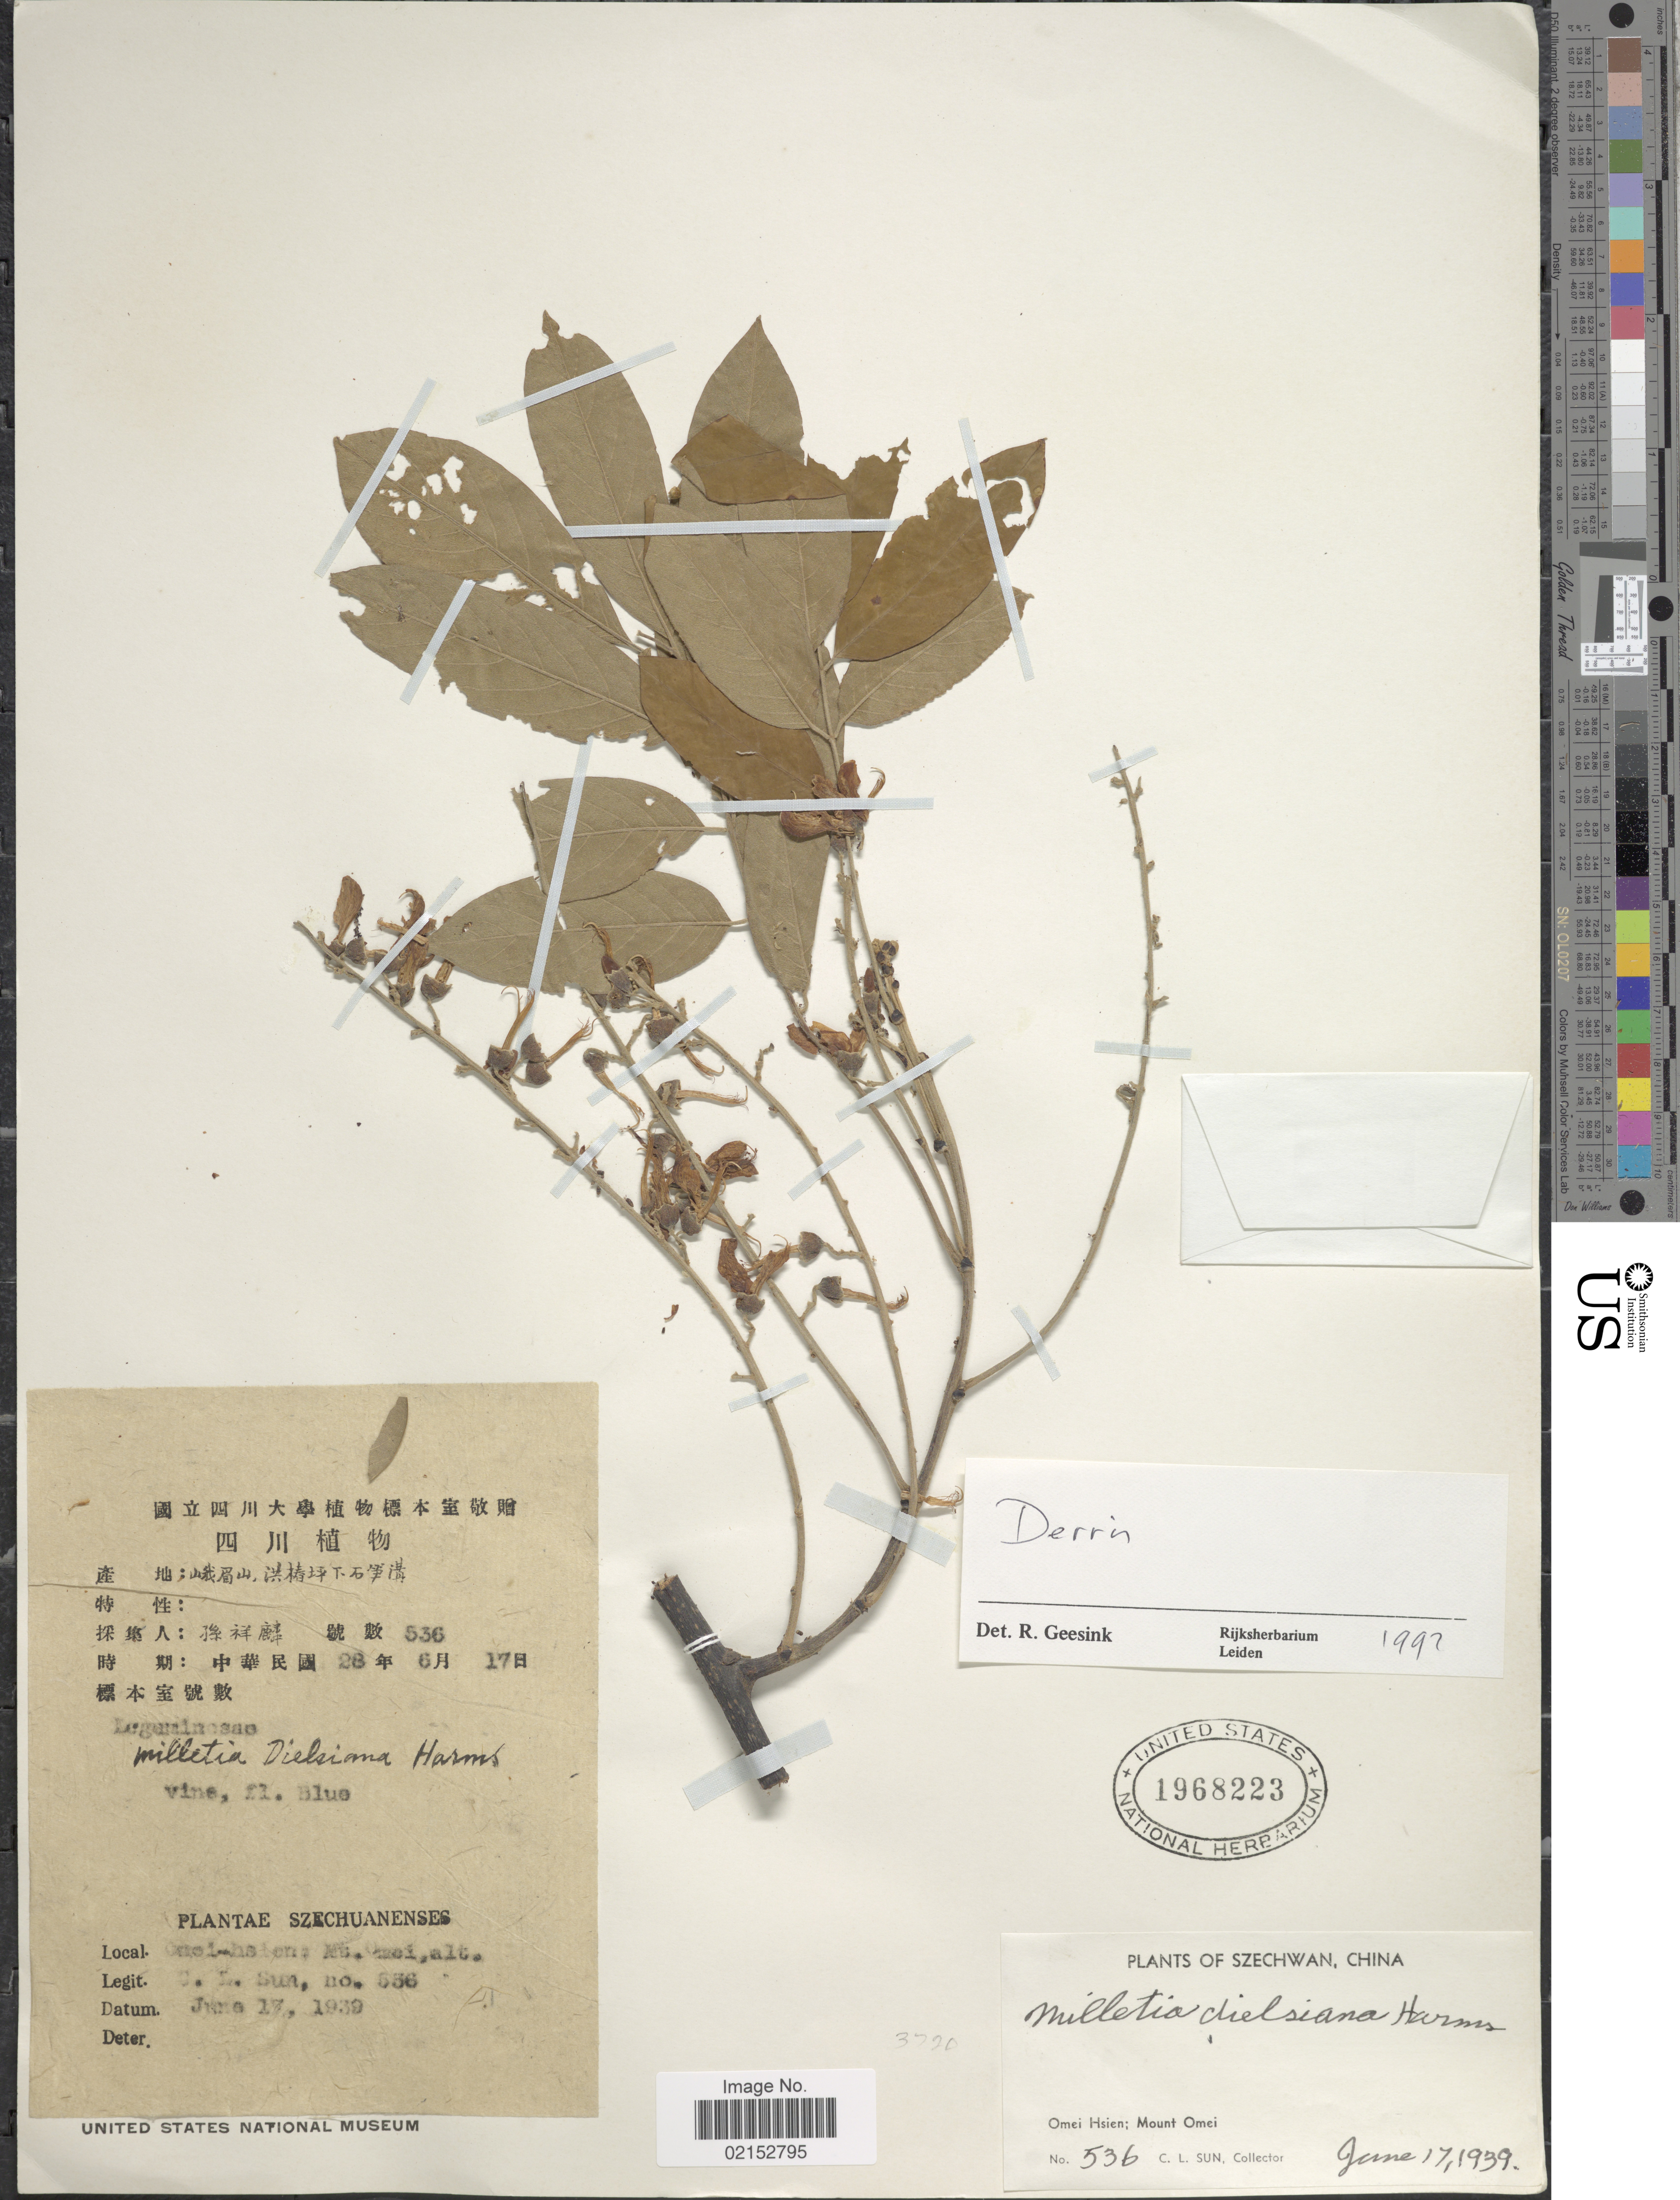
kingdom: Plantae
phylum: Tracheophyta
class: Magnoliopsida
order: Fabales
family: Fabaceae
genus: Derris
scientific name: Derris sp.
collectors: C. Sun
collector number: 536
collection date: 1939-06-17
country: China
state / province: Sichuan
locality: Szechwan, Omei Hsien, Mount Omei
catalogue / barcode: US 1968223